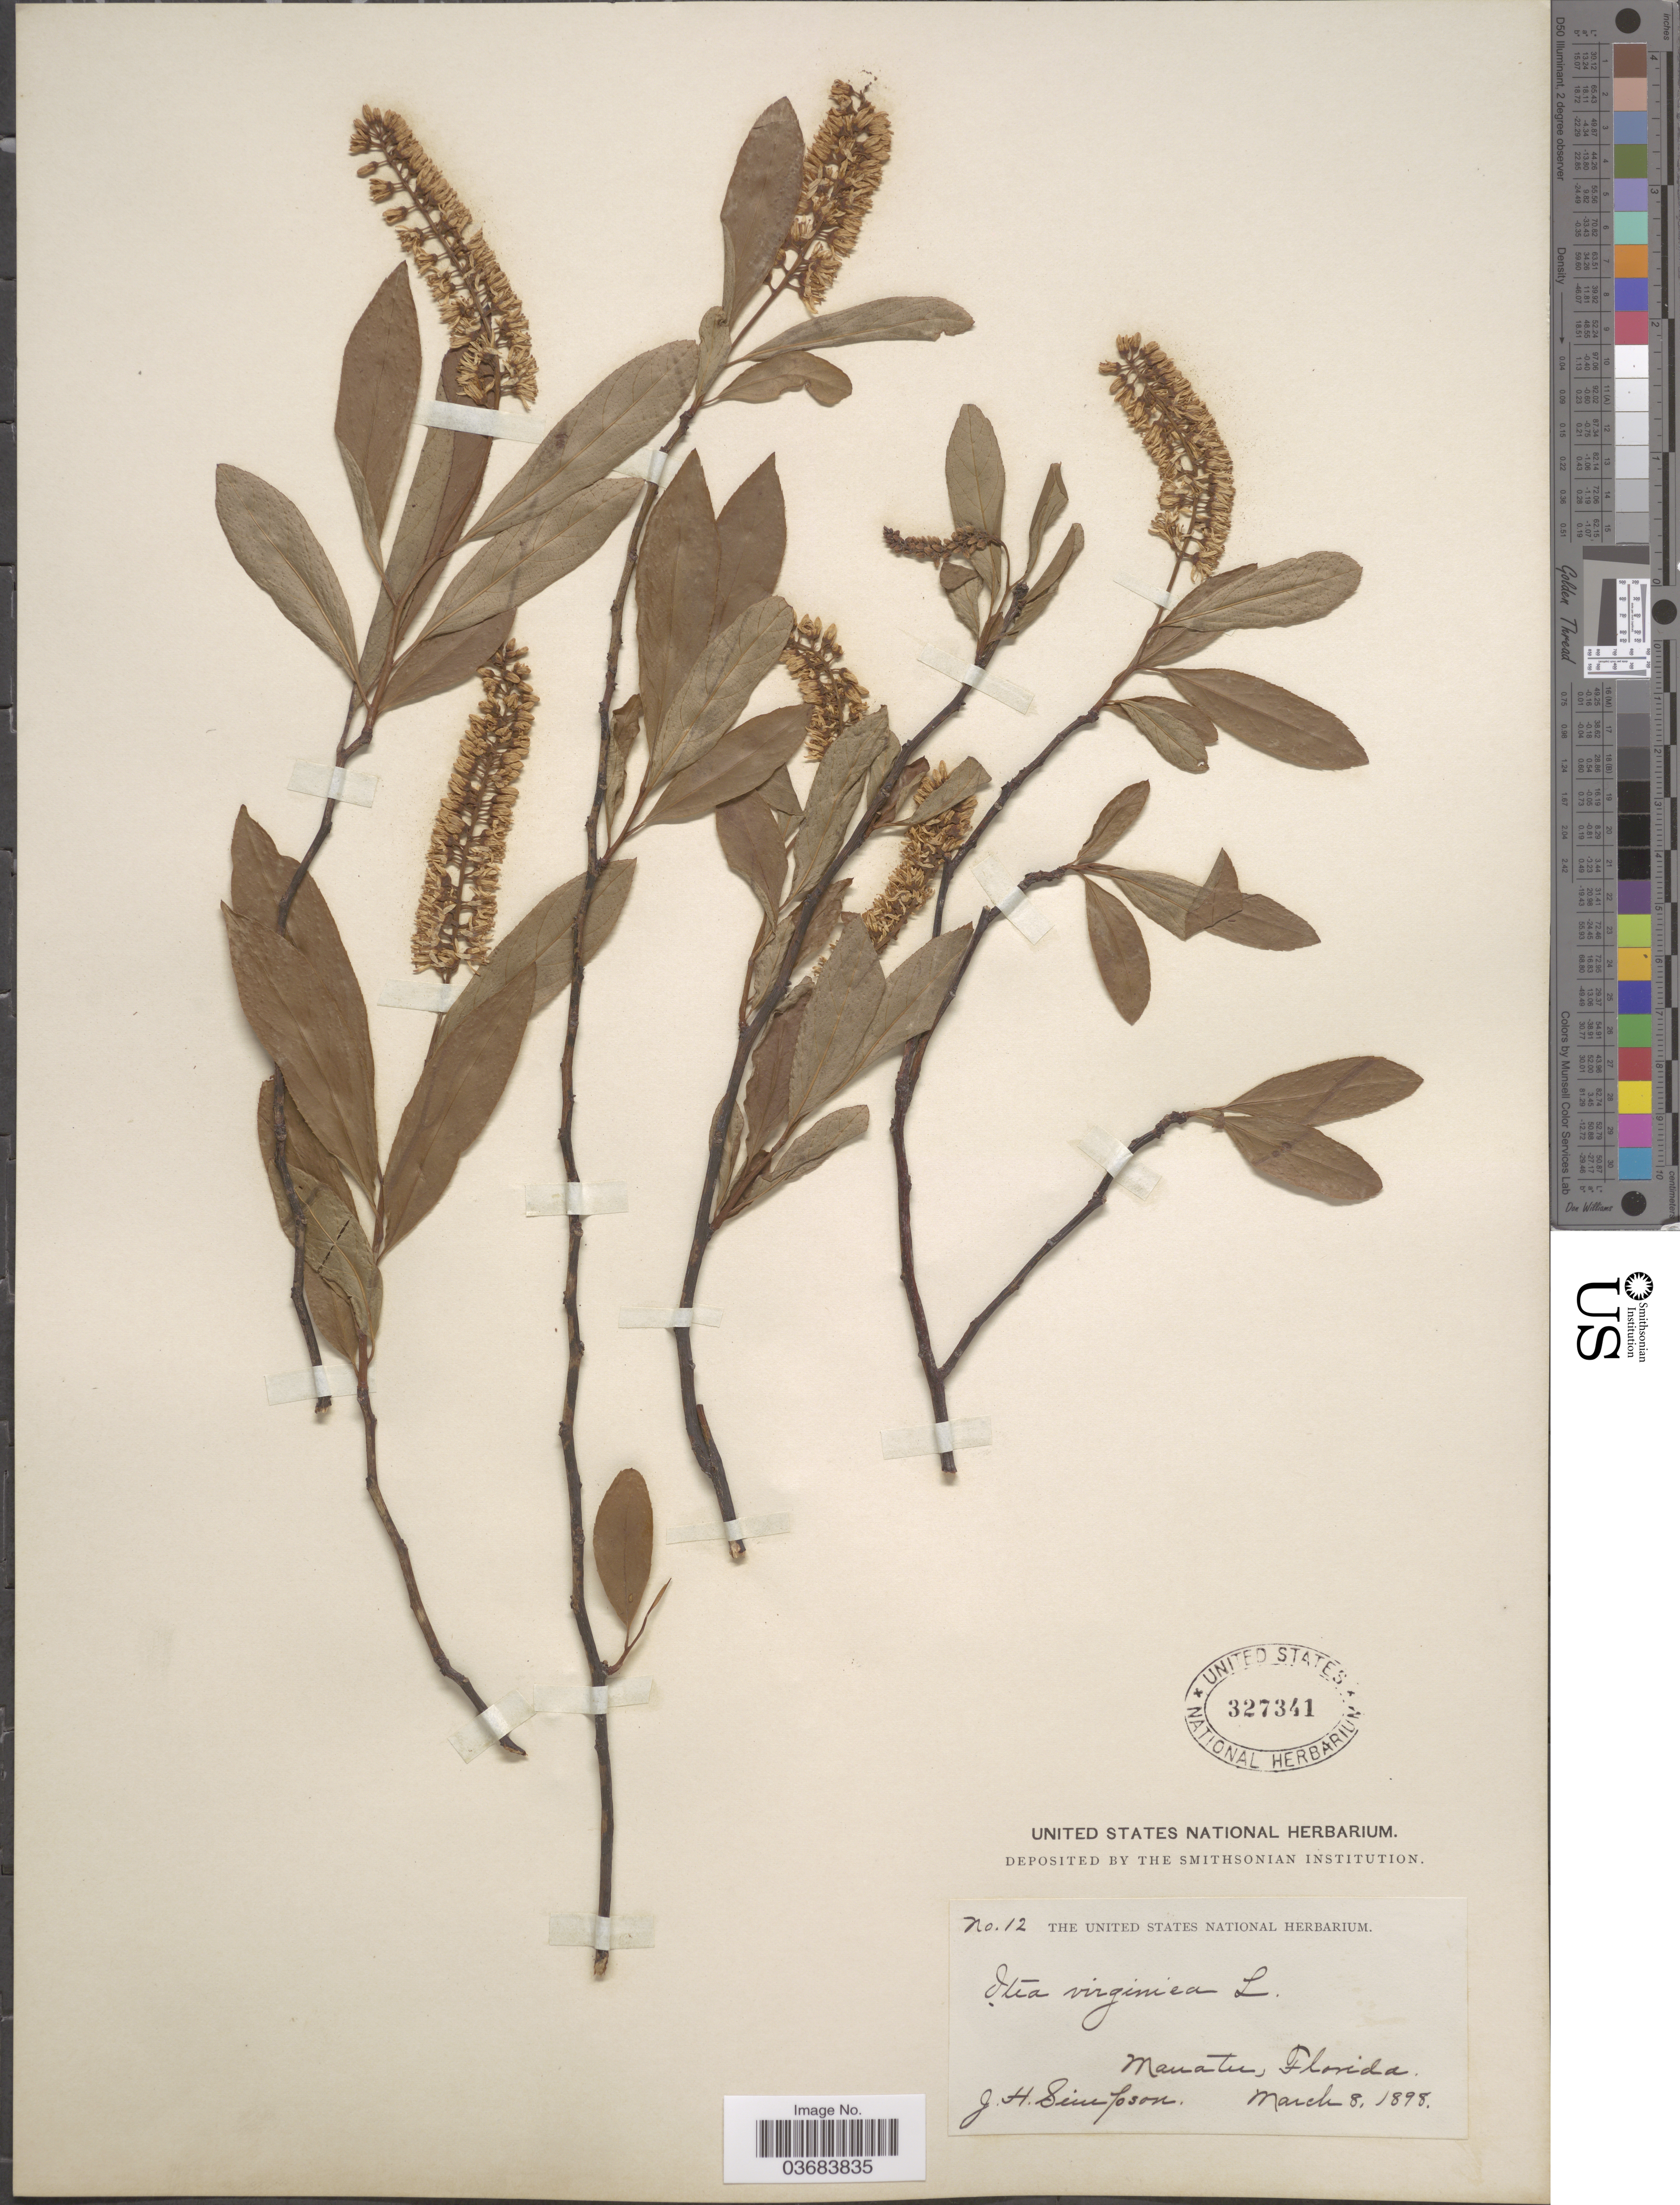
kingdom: Plantae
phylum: Tracheophyta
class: Magnoliopsida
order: Saxifragales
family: Iteaceae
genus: Itea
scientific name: Itea virginica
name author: L.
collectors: J. H. Simpson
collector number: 12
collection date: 1898-03-08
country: United States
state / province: Florida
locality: Manatee.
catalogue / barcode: US 327341